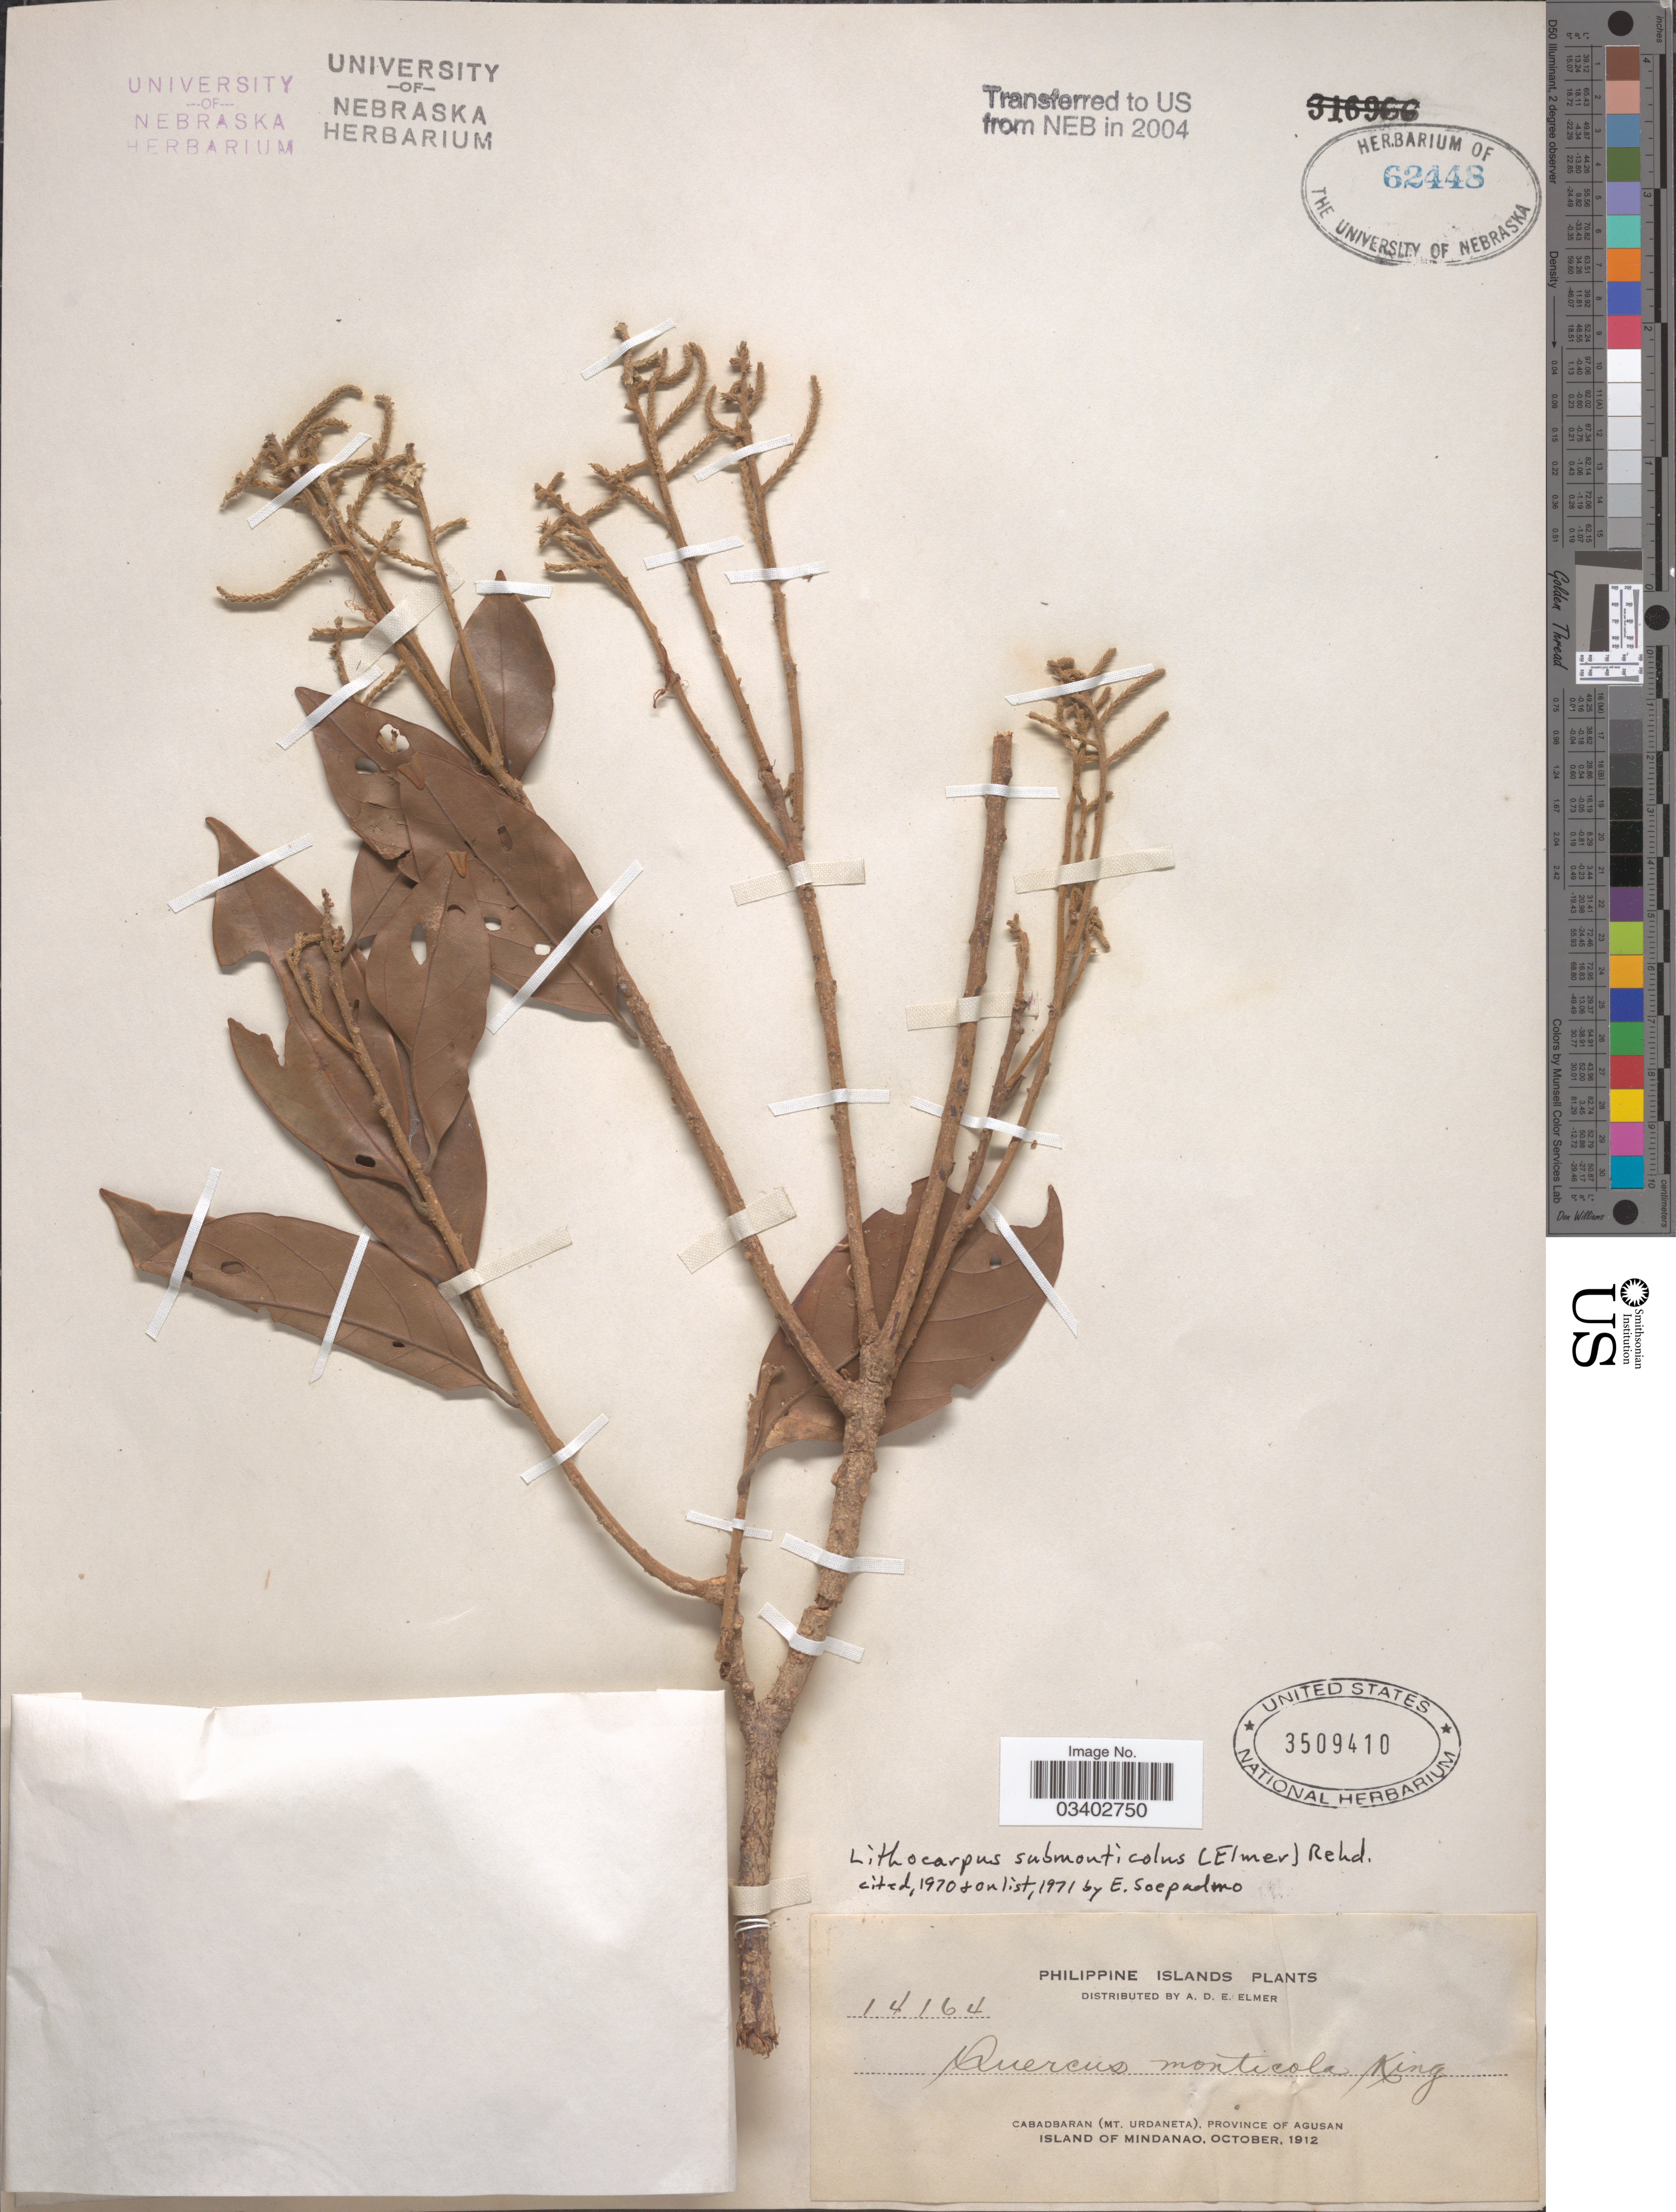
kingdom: Plantae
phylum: Tracheophyta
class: Magnoliopsida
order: Fagales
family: Fagaceae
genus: Lithocarpus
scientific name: Lithocarpus submonticolus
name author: (Elmer) Rehder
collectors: A. D. E. Elmer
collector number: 14164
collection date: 1912-10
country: Philippines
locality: Cabadbaran (Mt. Urdaneta), Province of Agusan. Island of Mindanao.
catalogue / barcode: US 3509410